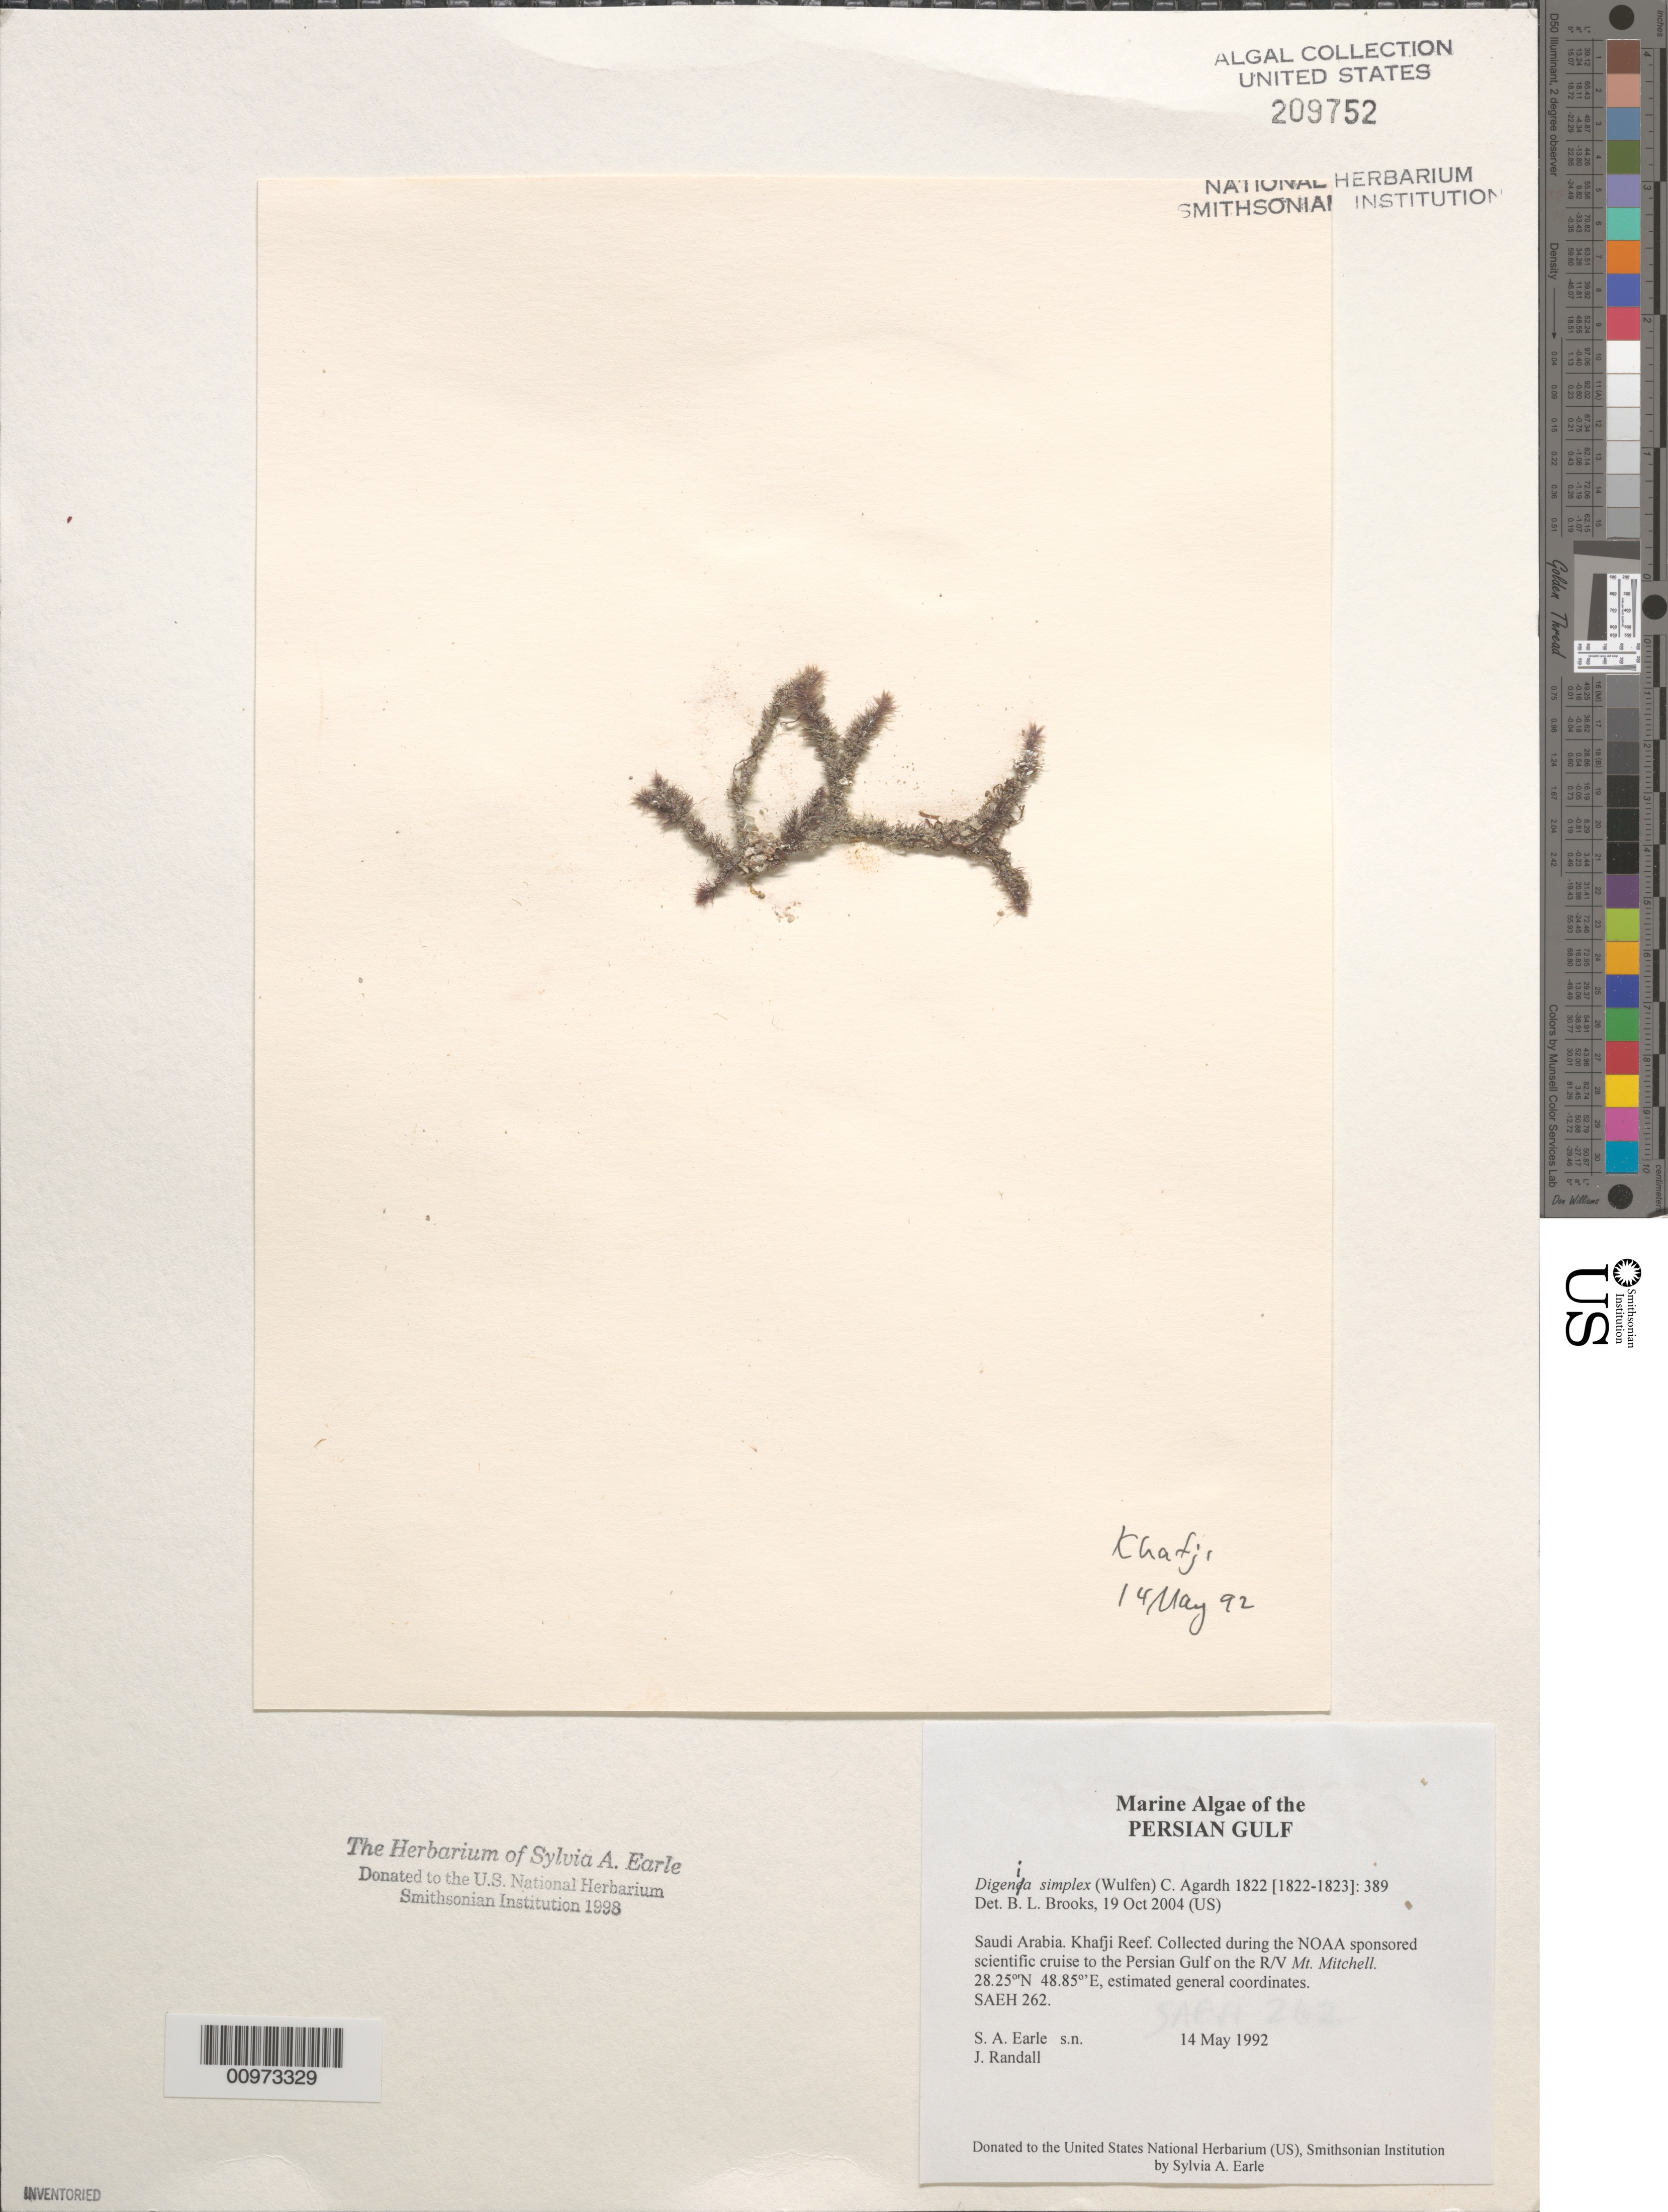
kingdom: Plantae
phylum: Rhodophyta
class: Florideophyceae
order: Ceramiales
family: Rhodomelaceae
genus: Digenea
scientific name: Digenea simplex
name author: (Wulfen) C. Agardh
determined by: Brooks, B. L., (BOT), Smithsonian Institution - National Museum of Natural History (UNITED STATES)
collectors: S. A. Earle & J. Randall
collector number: SAEH 262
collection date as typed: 14 May 1992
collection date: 1992-05-14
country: Saudi Arabia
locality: Khafji Reef, Persian Gulf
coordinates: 28.25 N, 48.85 E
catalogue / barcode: US 209752